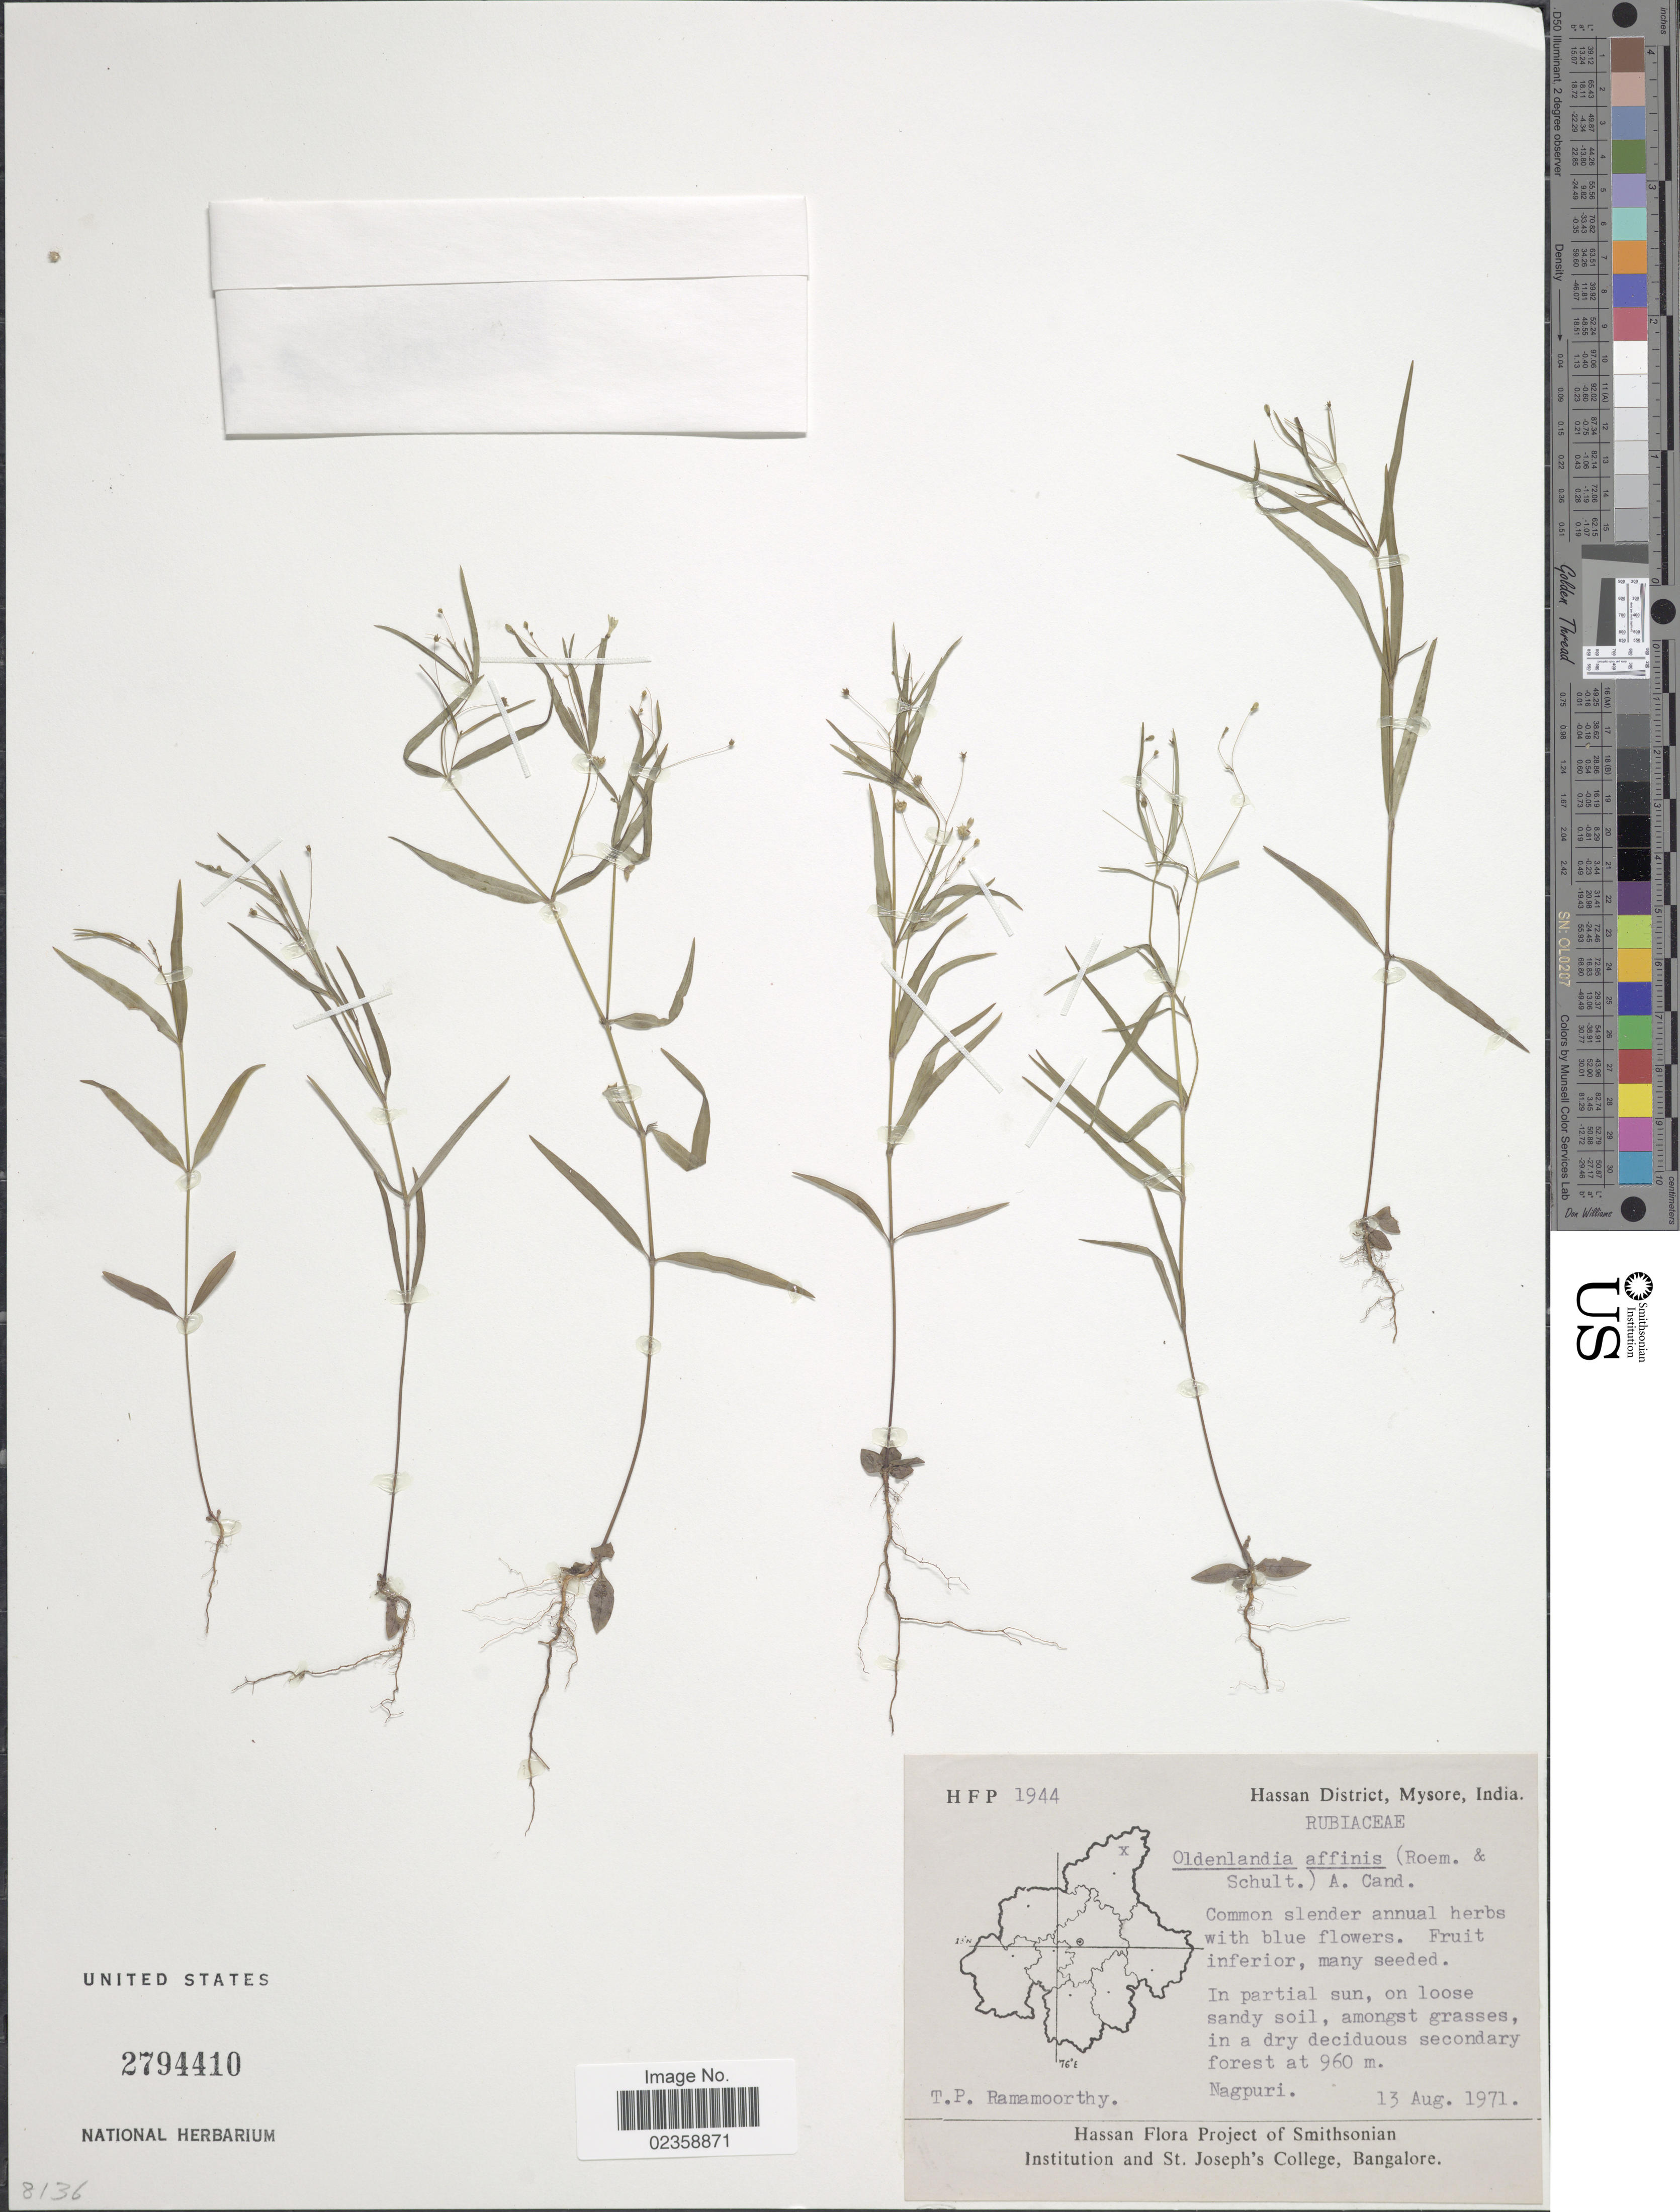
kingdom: Plantae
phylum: Tracheophyta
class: Magnoliopsida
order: Gentianales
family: Rubiaceae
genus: Oldenlandia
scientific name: Oldenlandia affinis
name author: (Roem.) DC.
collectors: T. P. Ramamoorthy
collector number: HFP1944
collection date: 1971-08-13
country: India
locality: Hassan District, Mysore, India. Nagpuri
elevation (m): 960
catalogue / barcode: US 2794410